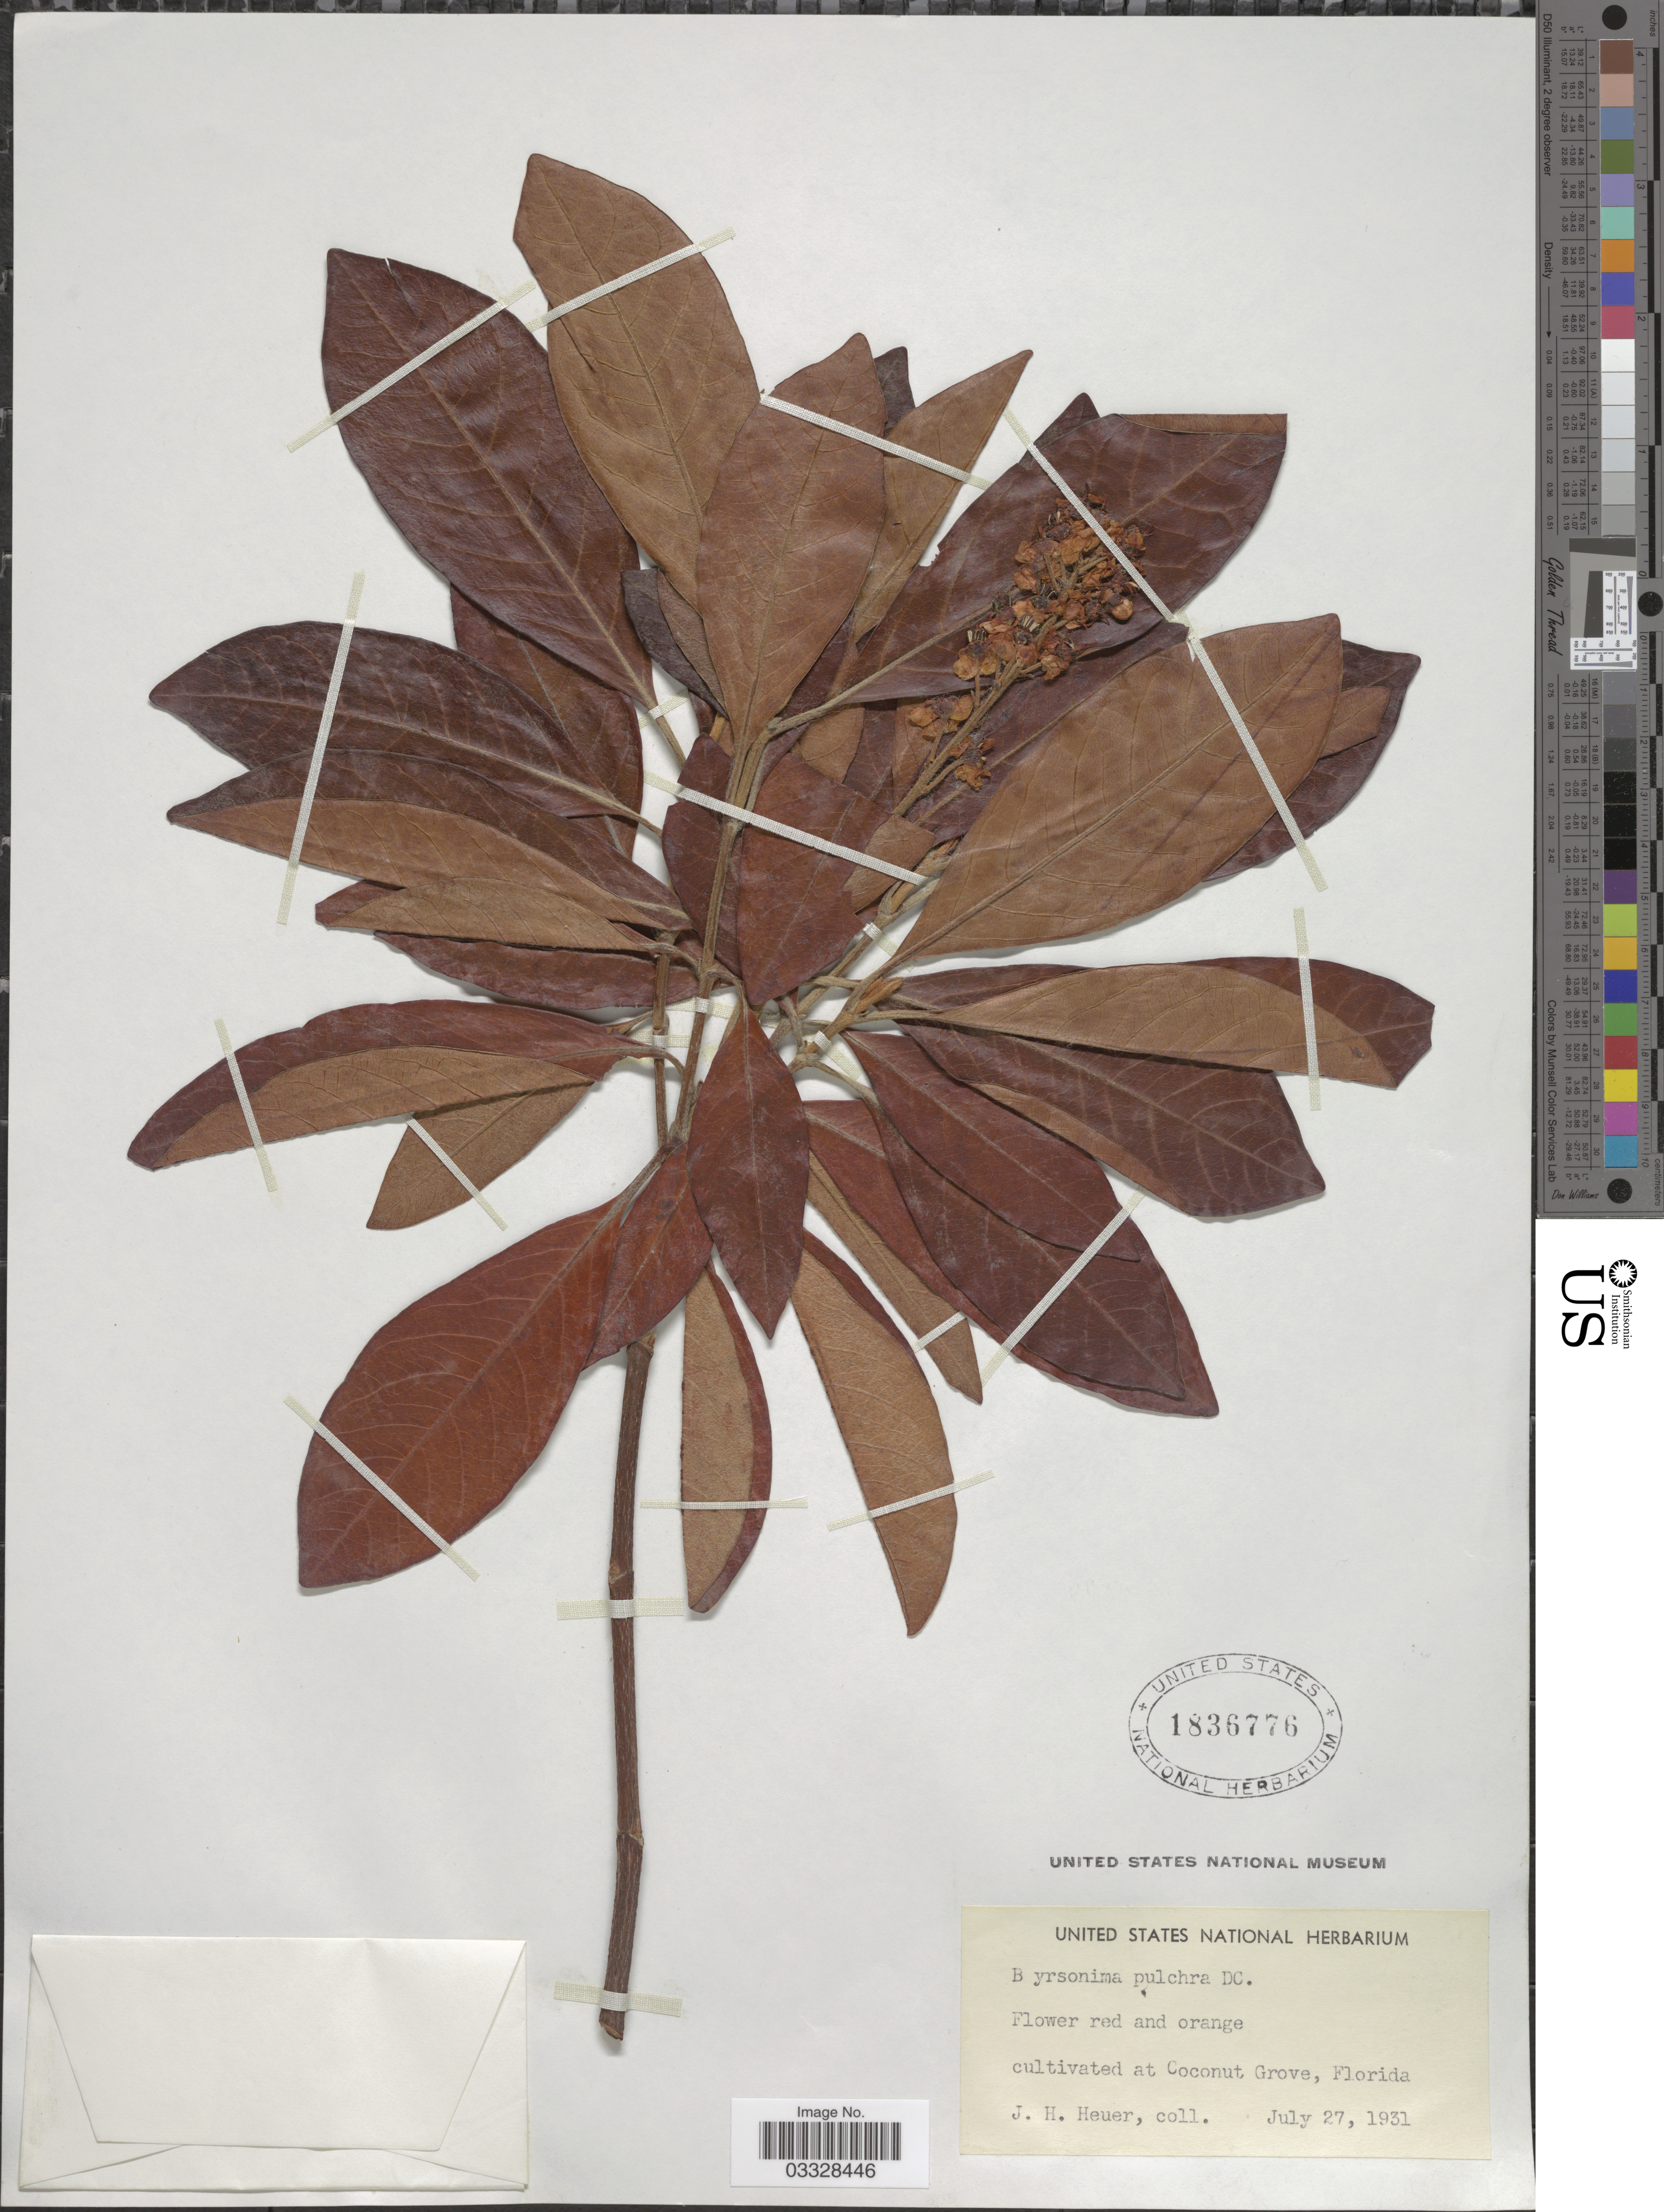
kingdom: Plantae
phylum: Tracheophyta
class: Magnoliopsida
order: Malpighiales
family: Malpighiaceae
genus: Byrsonima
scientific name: Byrsonima pulchra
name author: DC.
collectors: J. Heuer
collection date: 1931-07-27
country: United States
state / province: Florida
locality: Cultivated at Coconut Grove.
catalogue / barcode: US 1836776